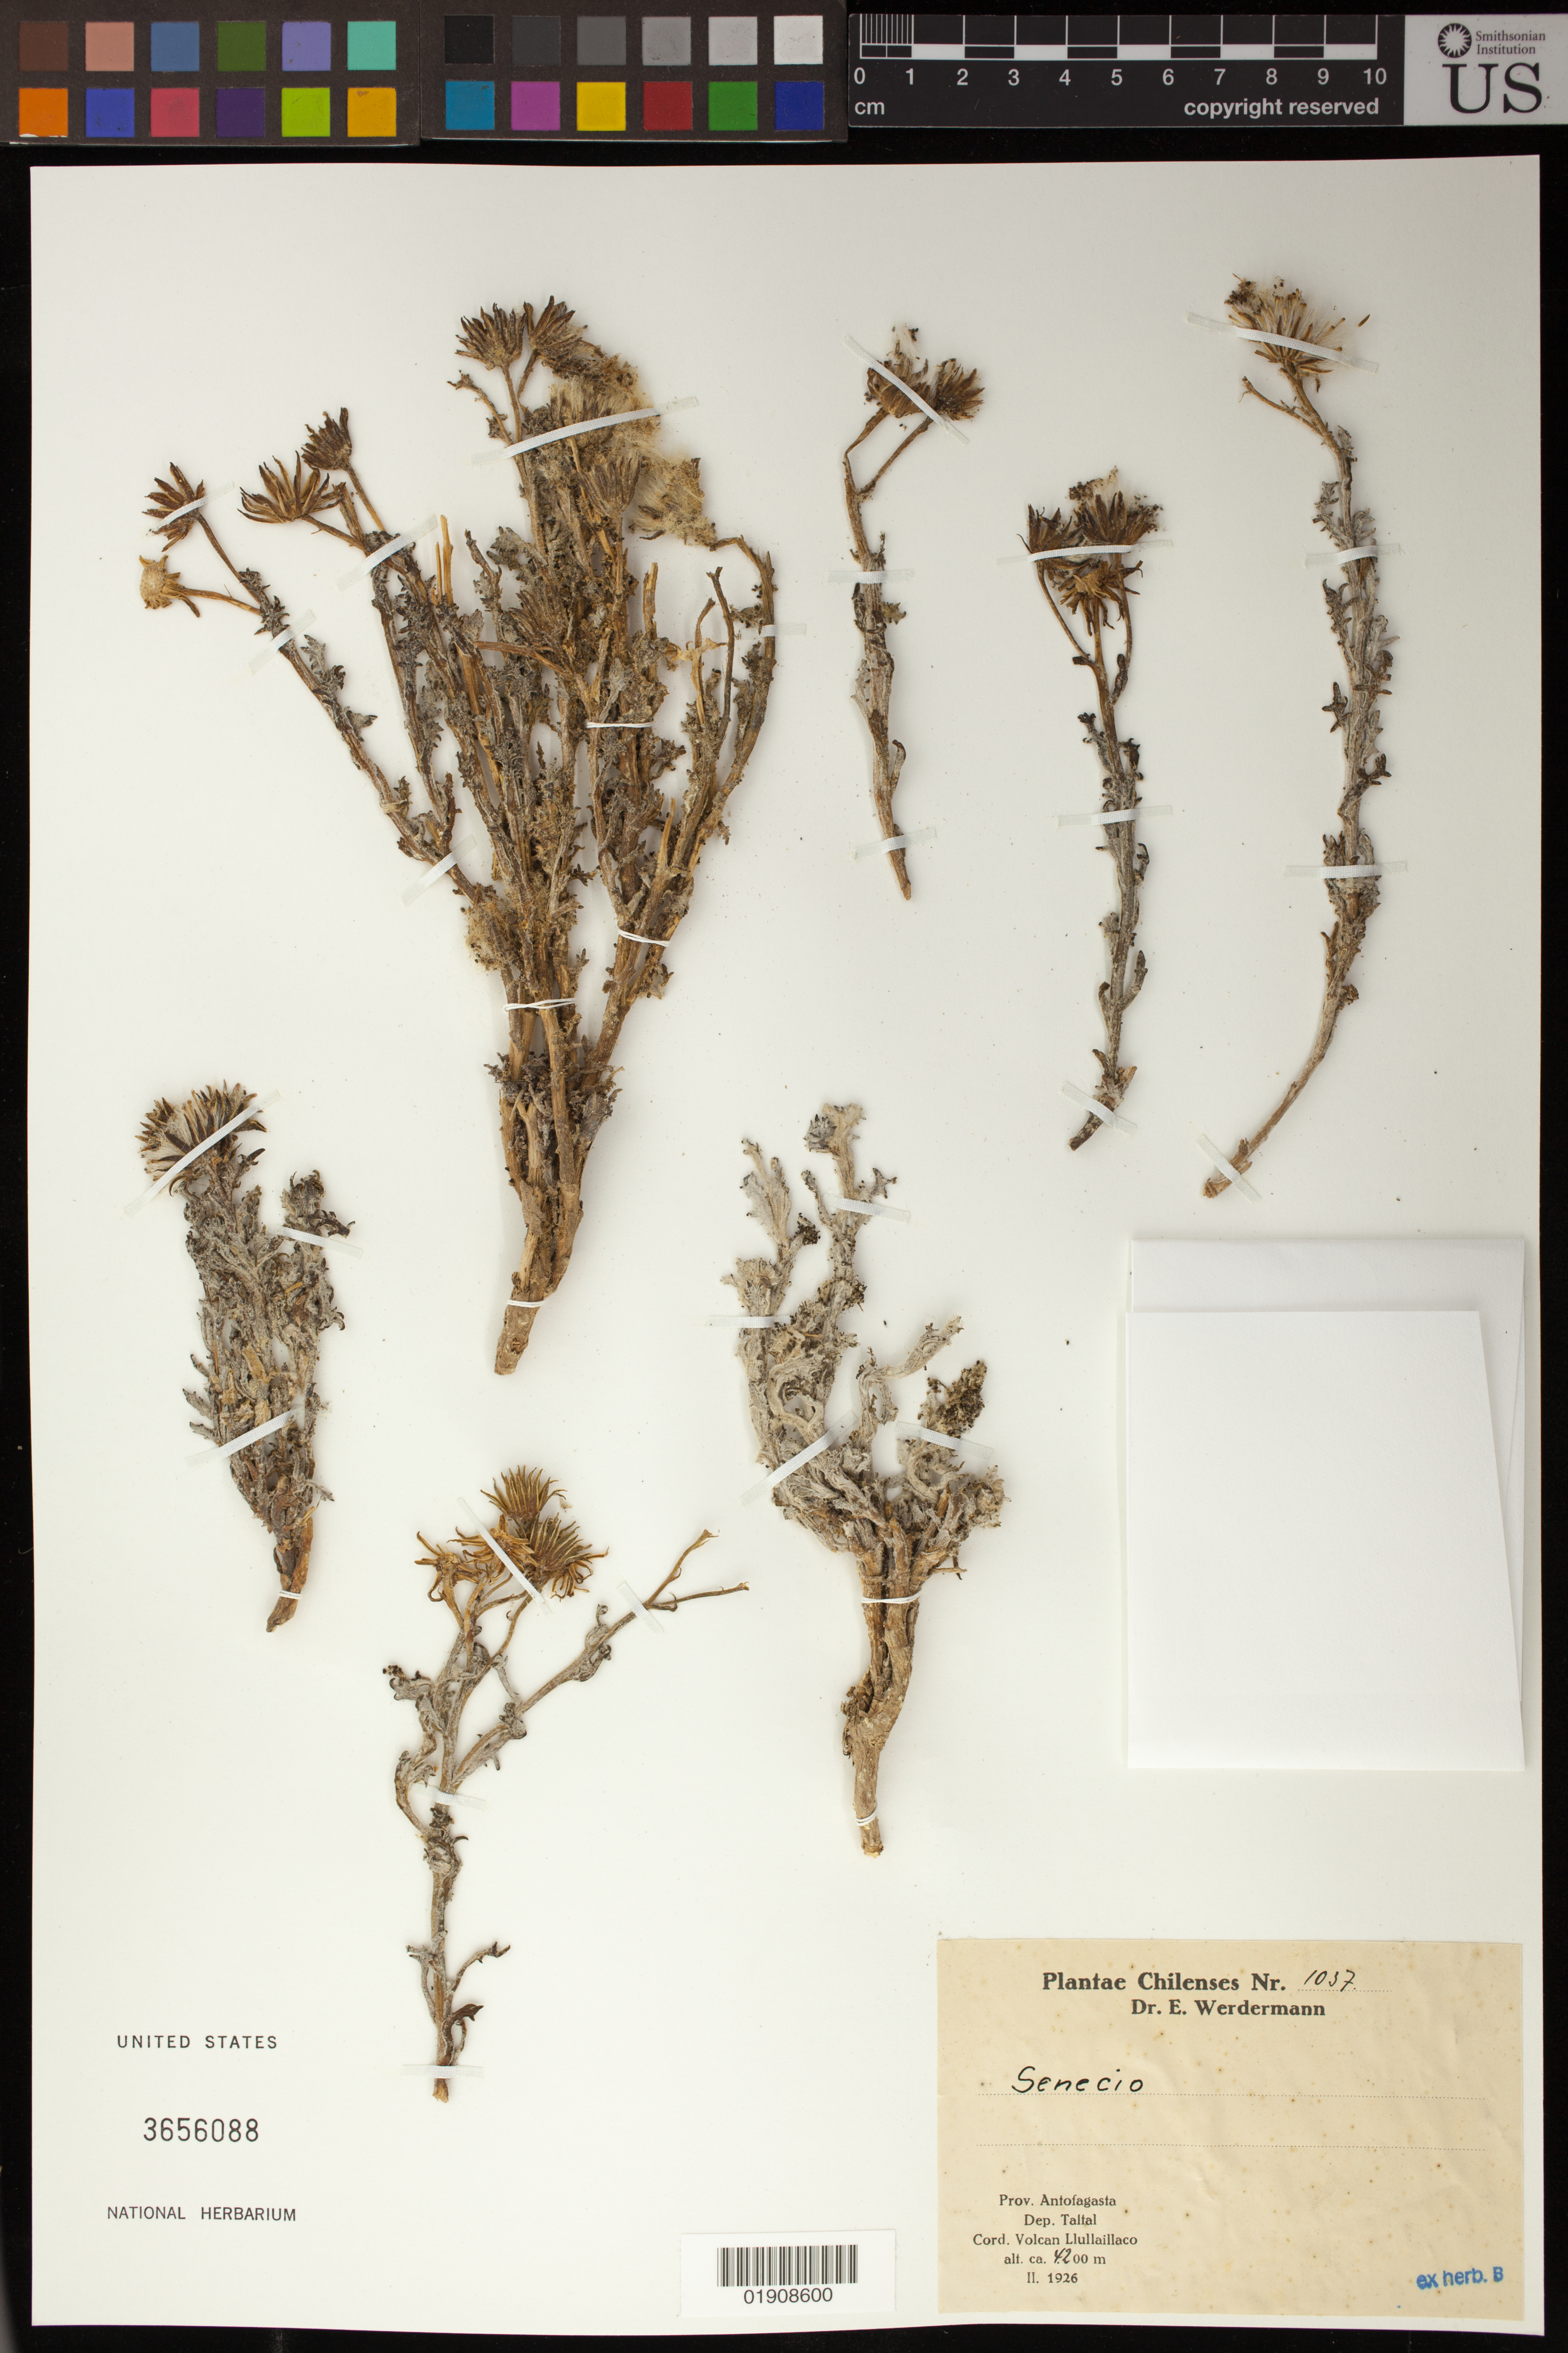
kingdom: Plantae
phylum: Tracheophyta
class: Magnoliopsida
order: Asterales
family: Asteraceae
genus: Senecio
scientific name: Senecio sp.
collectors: E. Werdermann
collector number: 1037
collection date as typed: Feb 1926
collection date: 1926-02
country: Chile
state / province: Antofagasta (II)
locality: Taltal dept., Cord. Volcan Llullaillaco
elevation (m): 4400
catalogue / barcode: US 3656088